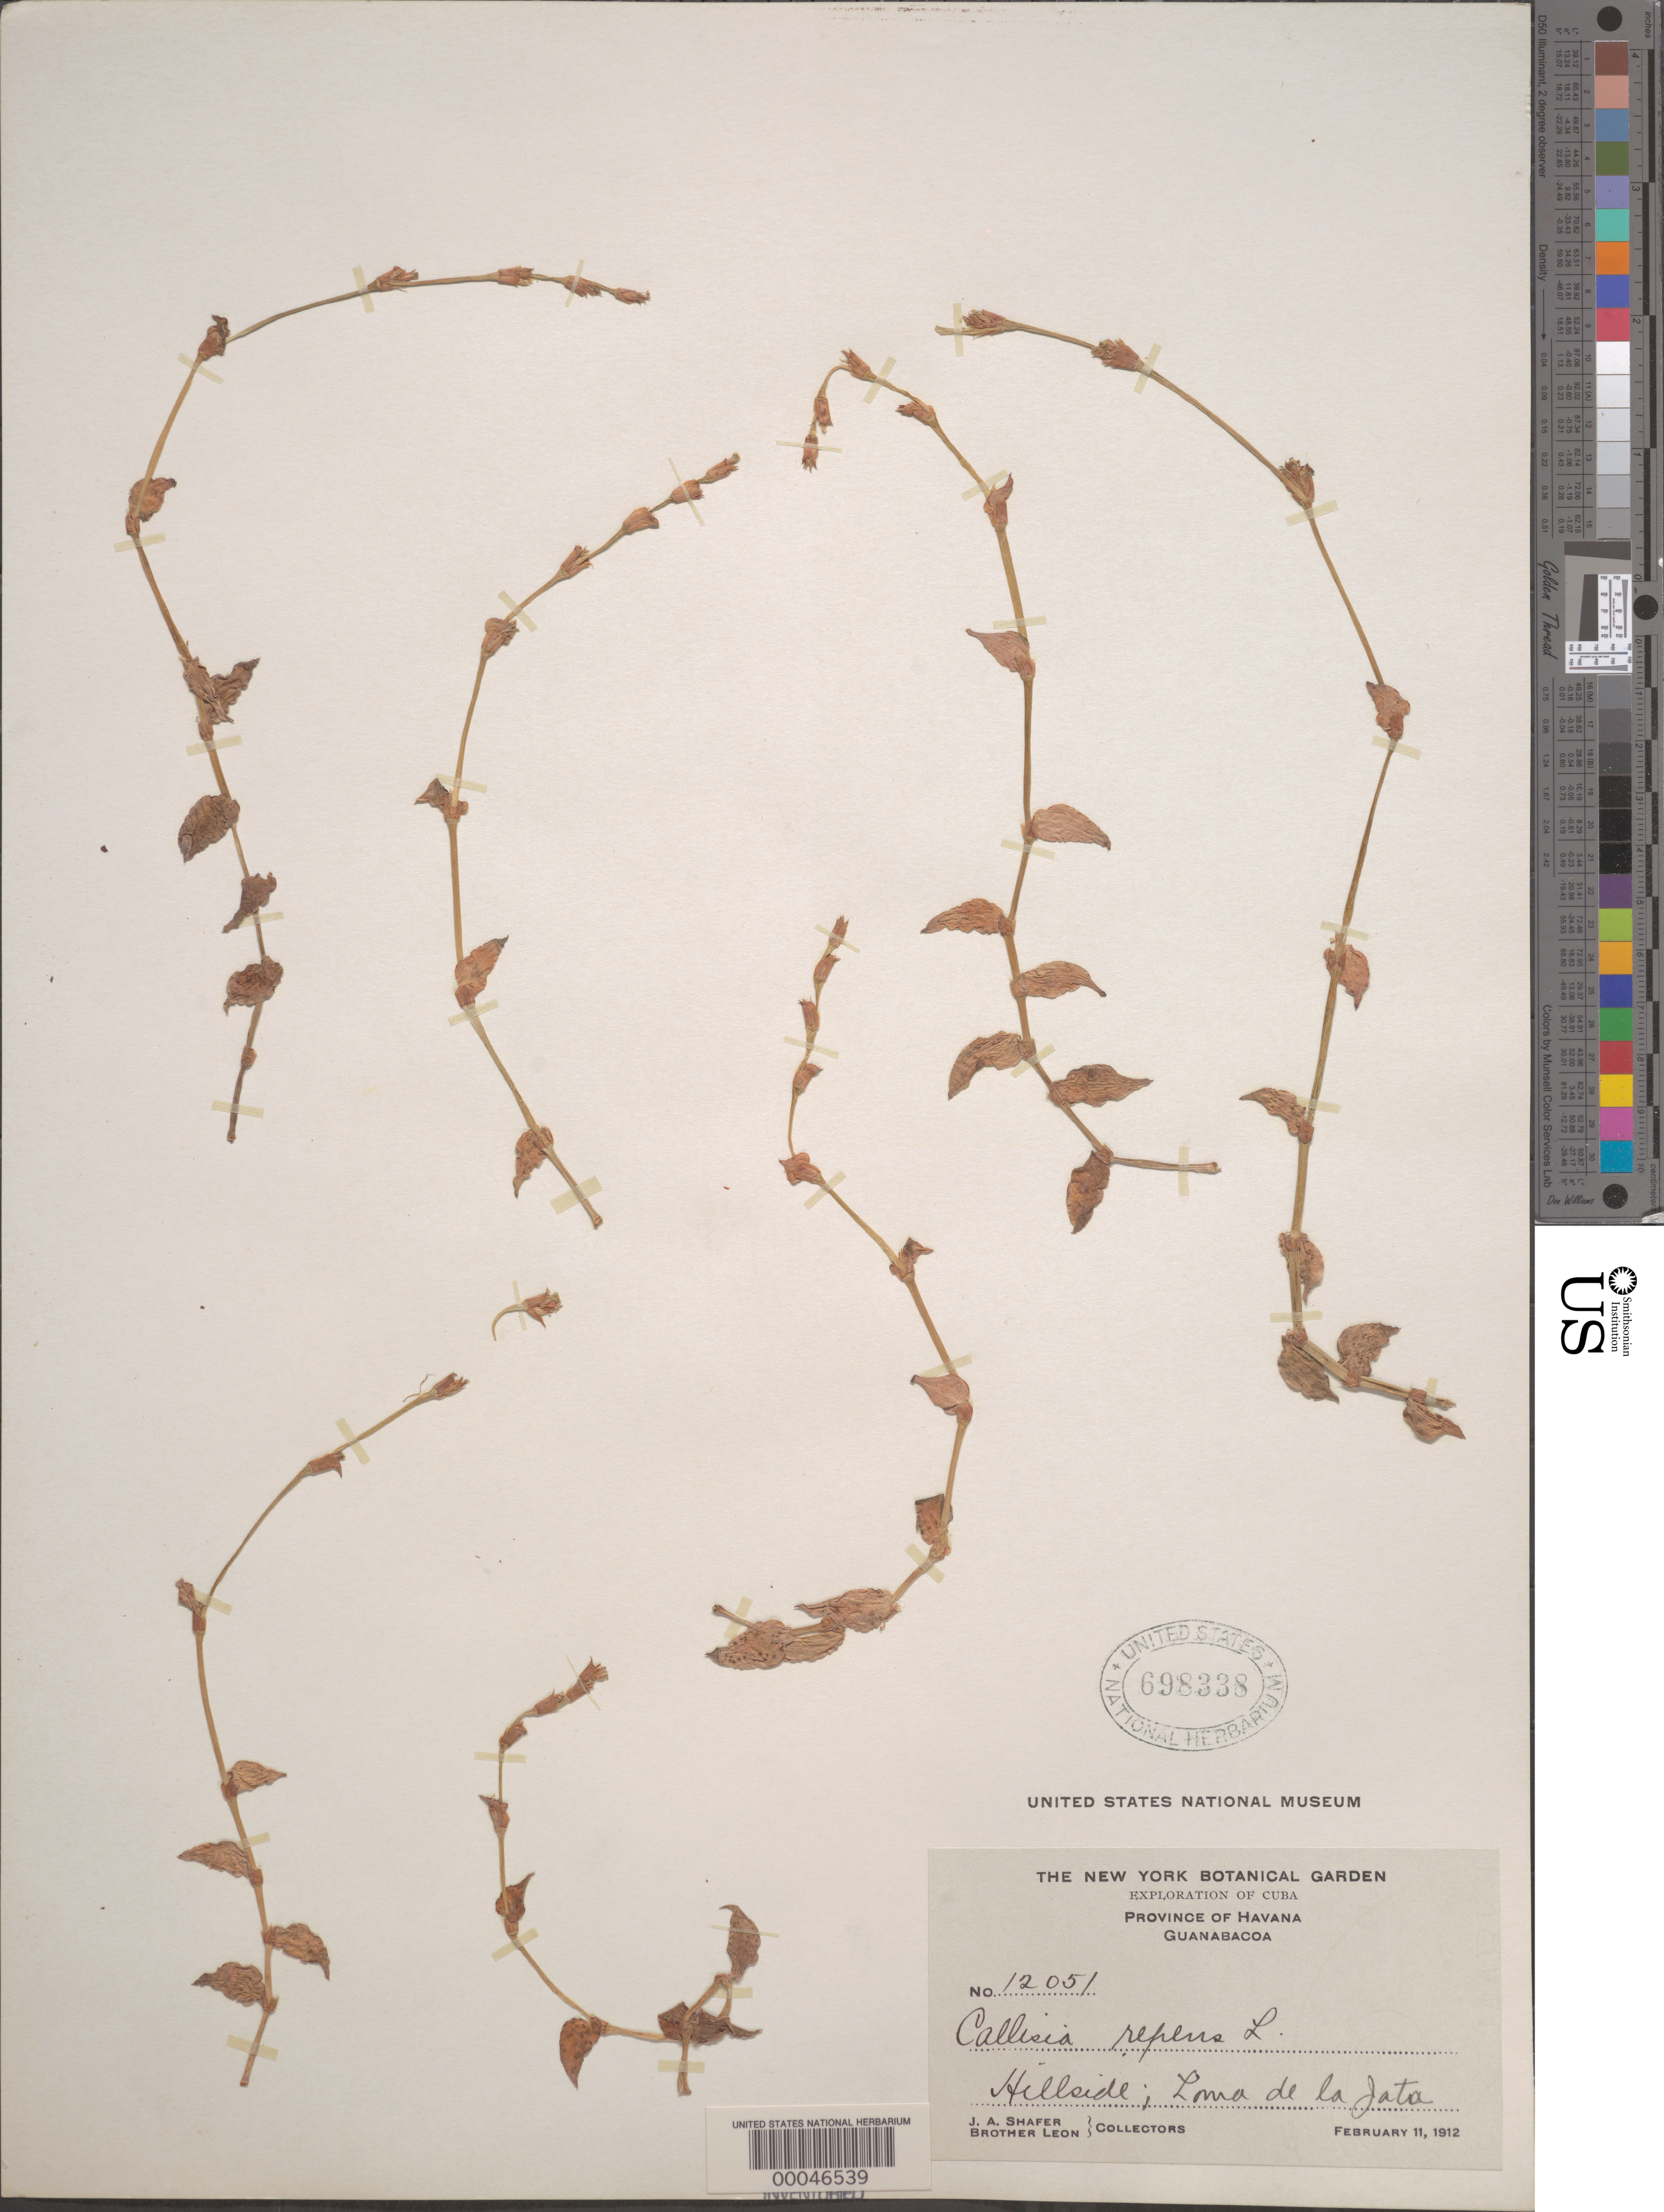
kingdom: Plantae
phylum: Tracheophyta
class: Liliopsida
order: Commelinales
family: Commelinaceae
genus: Callisia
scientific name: Callisia repens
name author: (Jacq.) L.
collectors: J. A. Shafer & Bro. León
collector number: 12051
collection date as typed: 11 Feb 1912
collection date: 1912-02-11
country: Cuba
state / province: La Habana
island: Greater Antilles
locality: Guanaboca; loma de la jata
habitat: Hillside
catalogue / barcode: US 698338